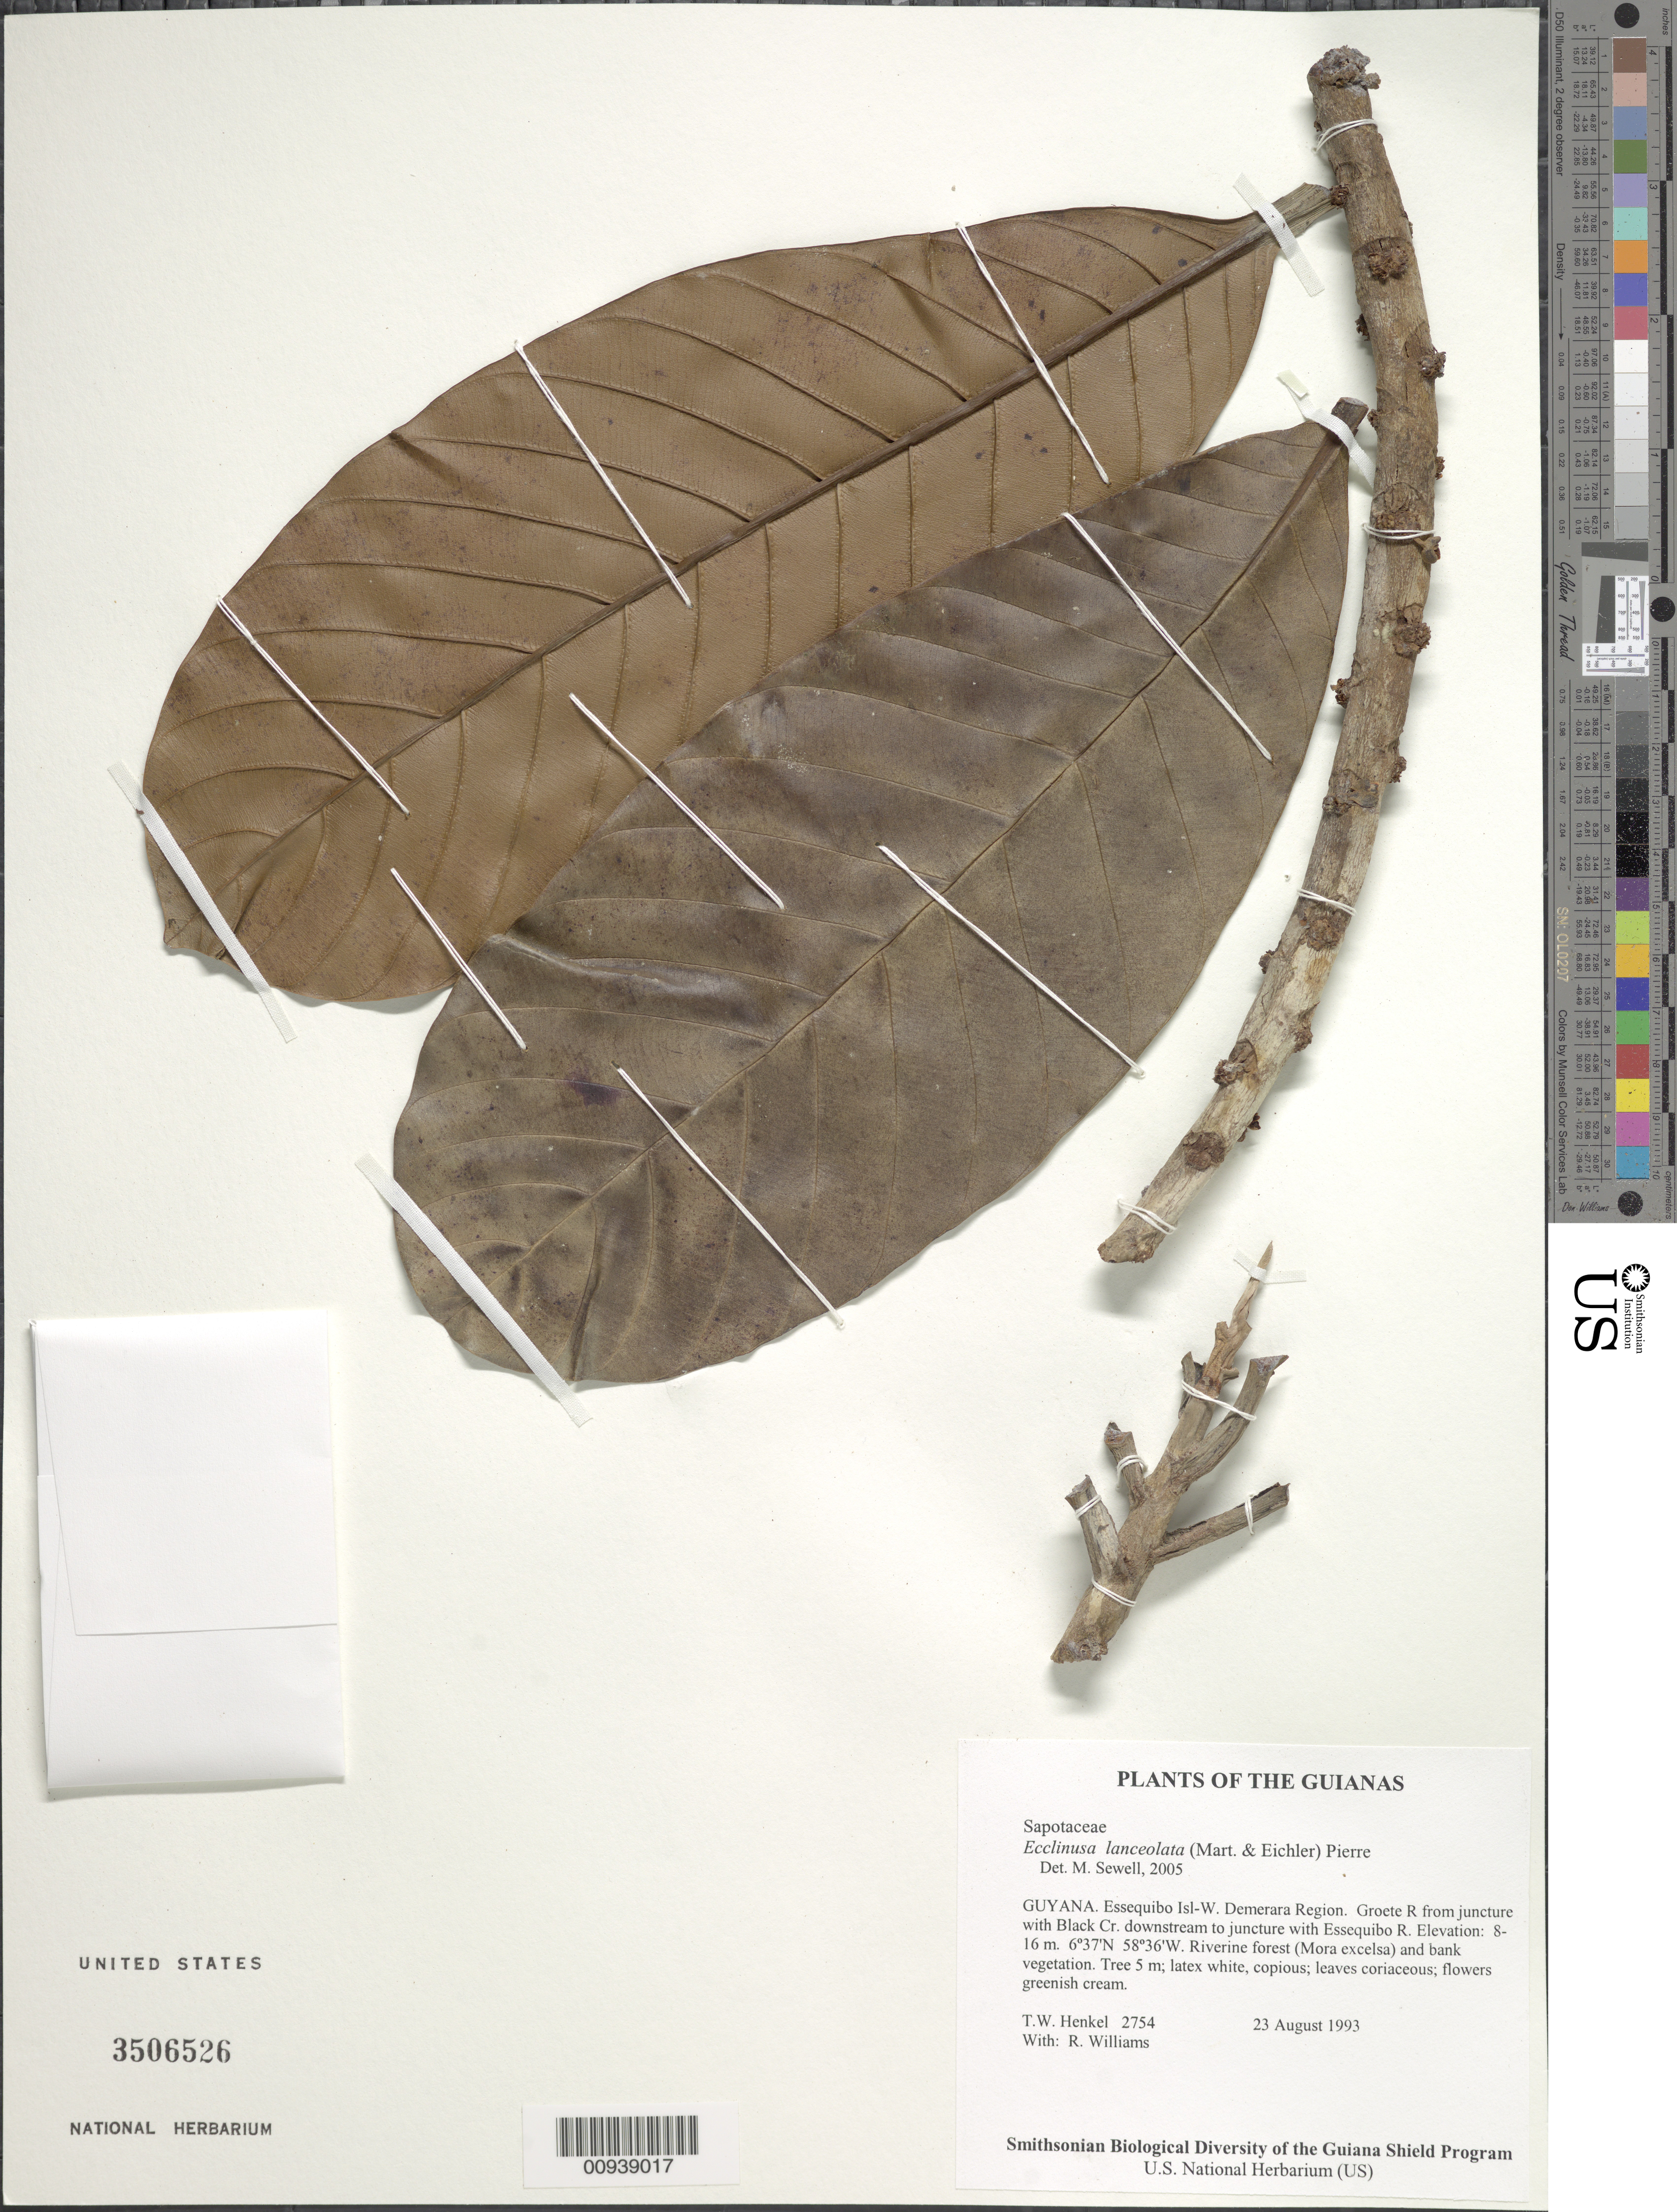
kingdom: Plantae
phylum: Tracheophyta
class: Magnoliopsida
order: Ericales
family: Sapotaceae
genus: Ecclinusa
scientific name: Ecclinusa lanceolata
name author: (Mart. & Eichler) Pierre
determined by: Sewell, M.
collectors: T. Henkel & R. Williams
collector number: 2754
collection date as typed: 23 August 1993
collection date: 1993-08-23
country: Guyana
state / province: Essequibo Isl-W. Demerara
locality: Groete R from juncture with Black Cr. downstream to juncture with Essequibo R.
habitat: Riverine forest (Mora excelsa) and bank vegetation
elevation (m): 8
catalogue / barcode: US 3506526